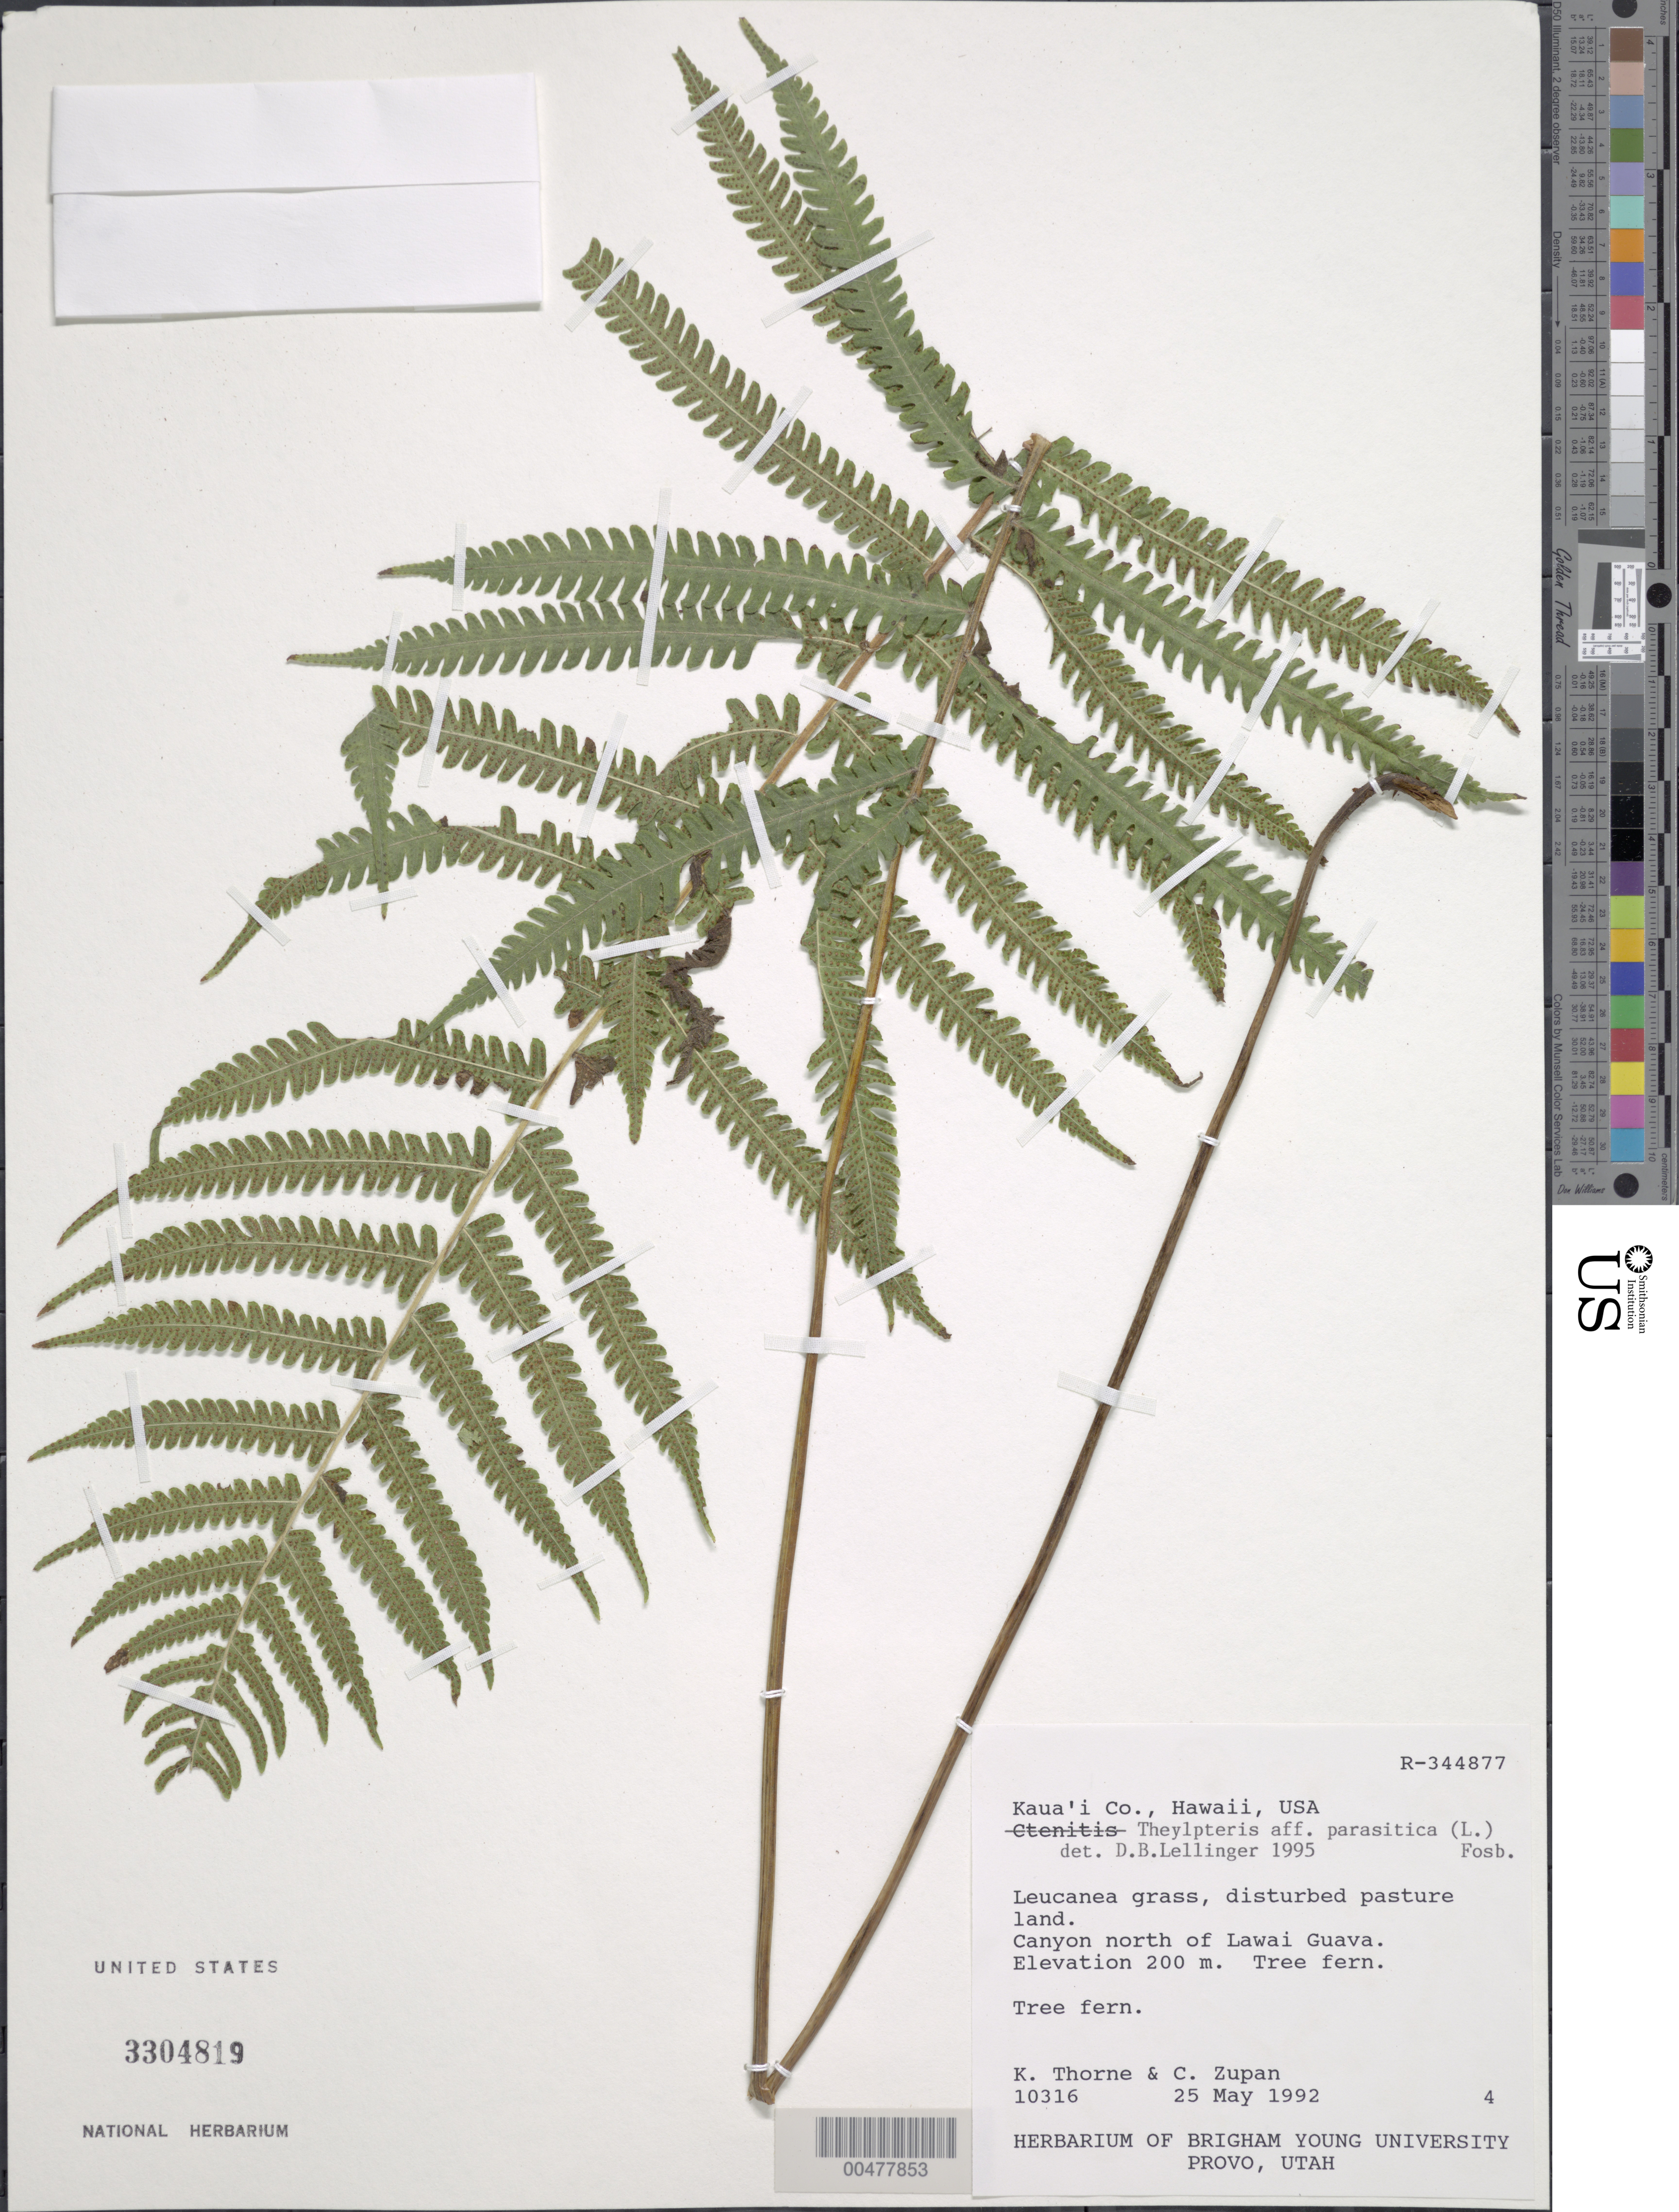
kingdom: Plantae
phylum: Tracheophyta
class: Polypodiopsida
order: Polypodiales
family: Thelypteridaceae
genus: Christella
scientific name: Christella parasitica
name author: (L.) H. Lév.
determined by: Wagner, W. L., (BOT), Smithsonian Institution - National Museum of Natural History (UNITED STATES)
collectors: K. Thorne & C. Zupan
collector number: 10316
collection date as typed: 25 May 1992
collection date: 1992-05-25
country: United States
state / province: Hawaii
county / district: Kauai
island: Kaua'i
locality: Canyon N of Lawai Guava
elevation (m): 200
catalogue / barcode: US 3304819